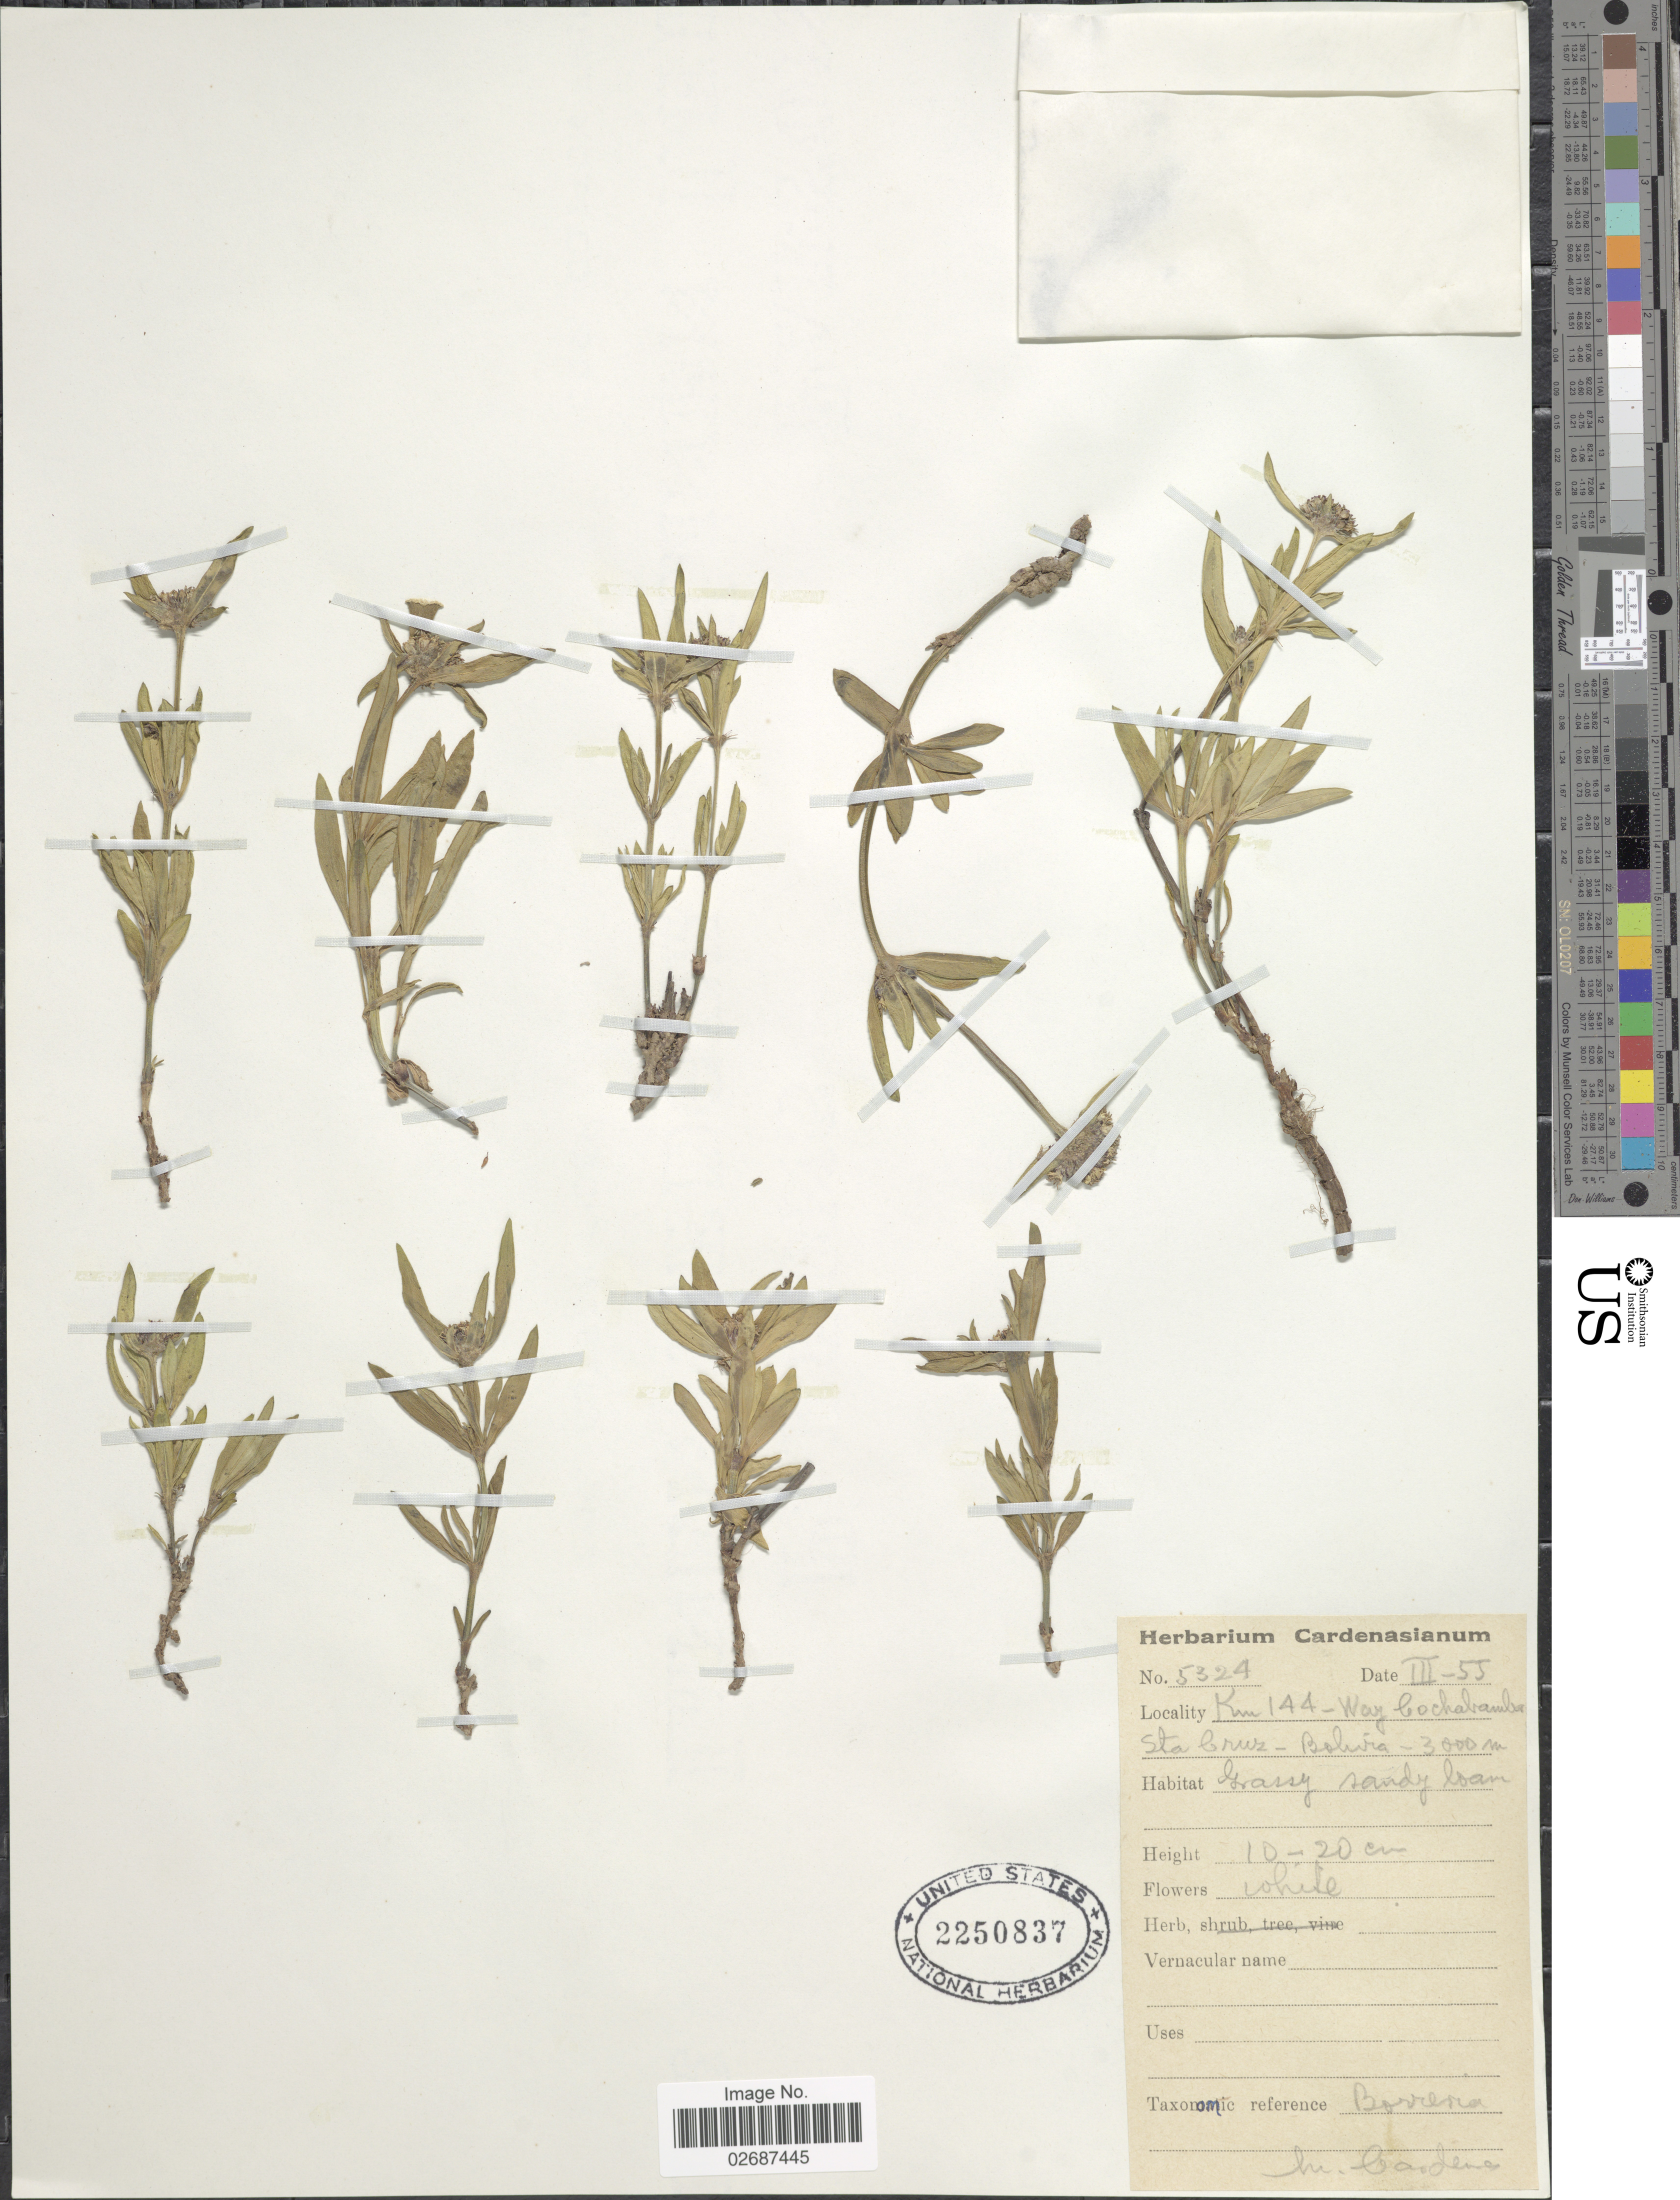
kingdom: Plantae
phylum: Tracheophyta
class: Magnoliopsida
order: Gentianales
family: Rubiaceae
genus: Borreria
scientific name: Borreria sp.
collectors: M. Cárdenas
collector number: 5324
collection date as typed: Transcribed d/m/y: /3/55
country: Bolivia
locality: Km 144-Way Cochabamba-Sta Cruz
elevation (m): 3000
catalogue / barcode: US 2250837